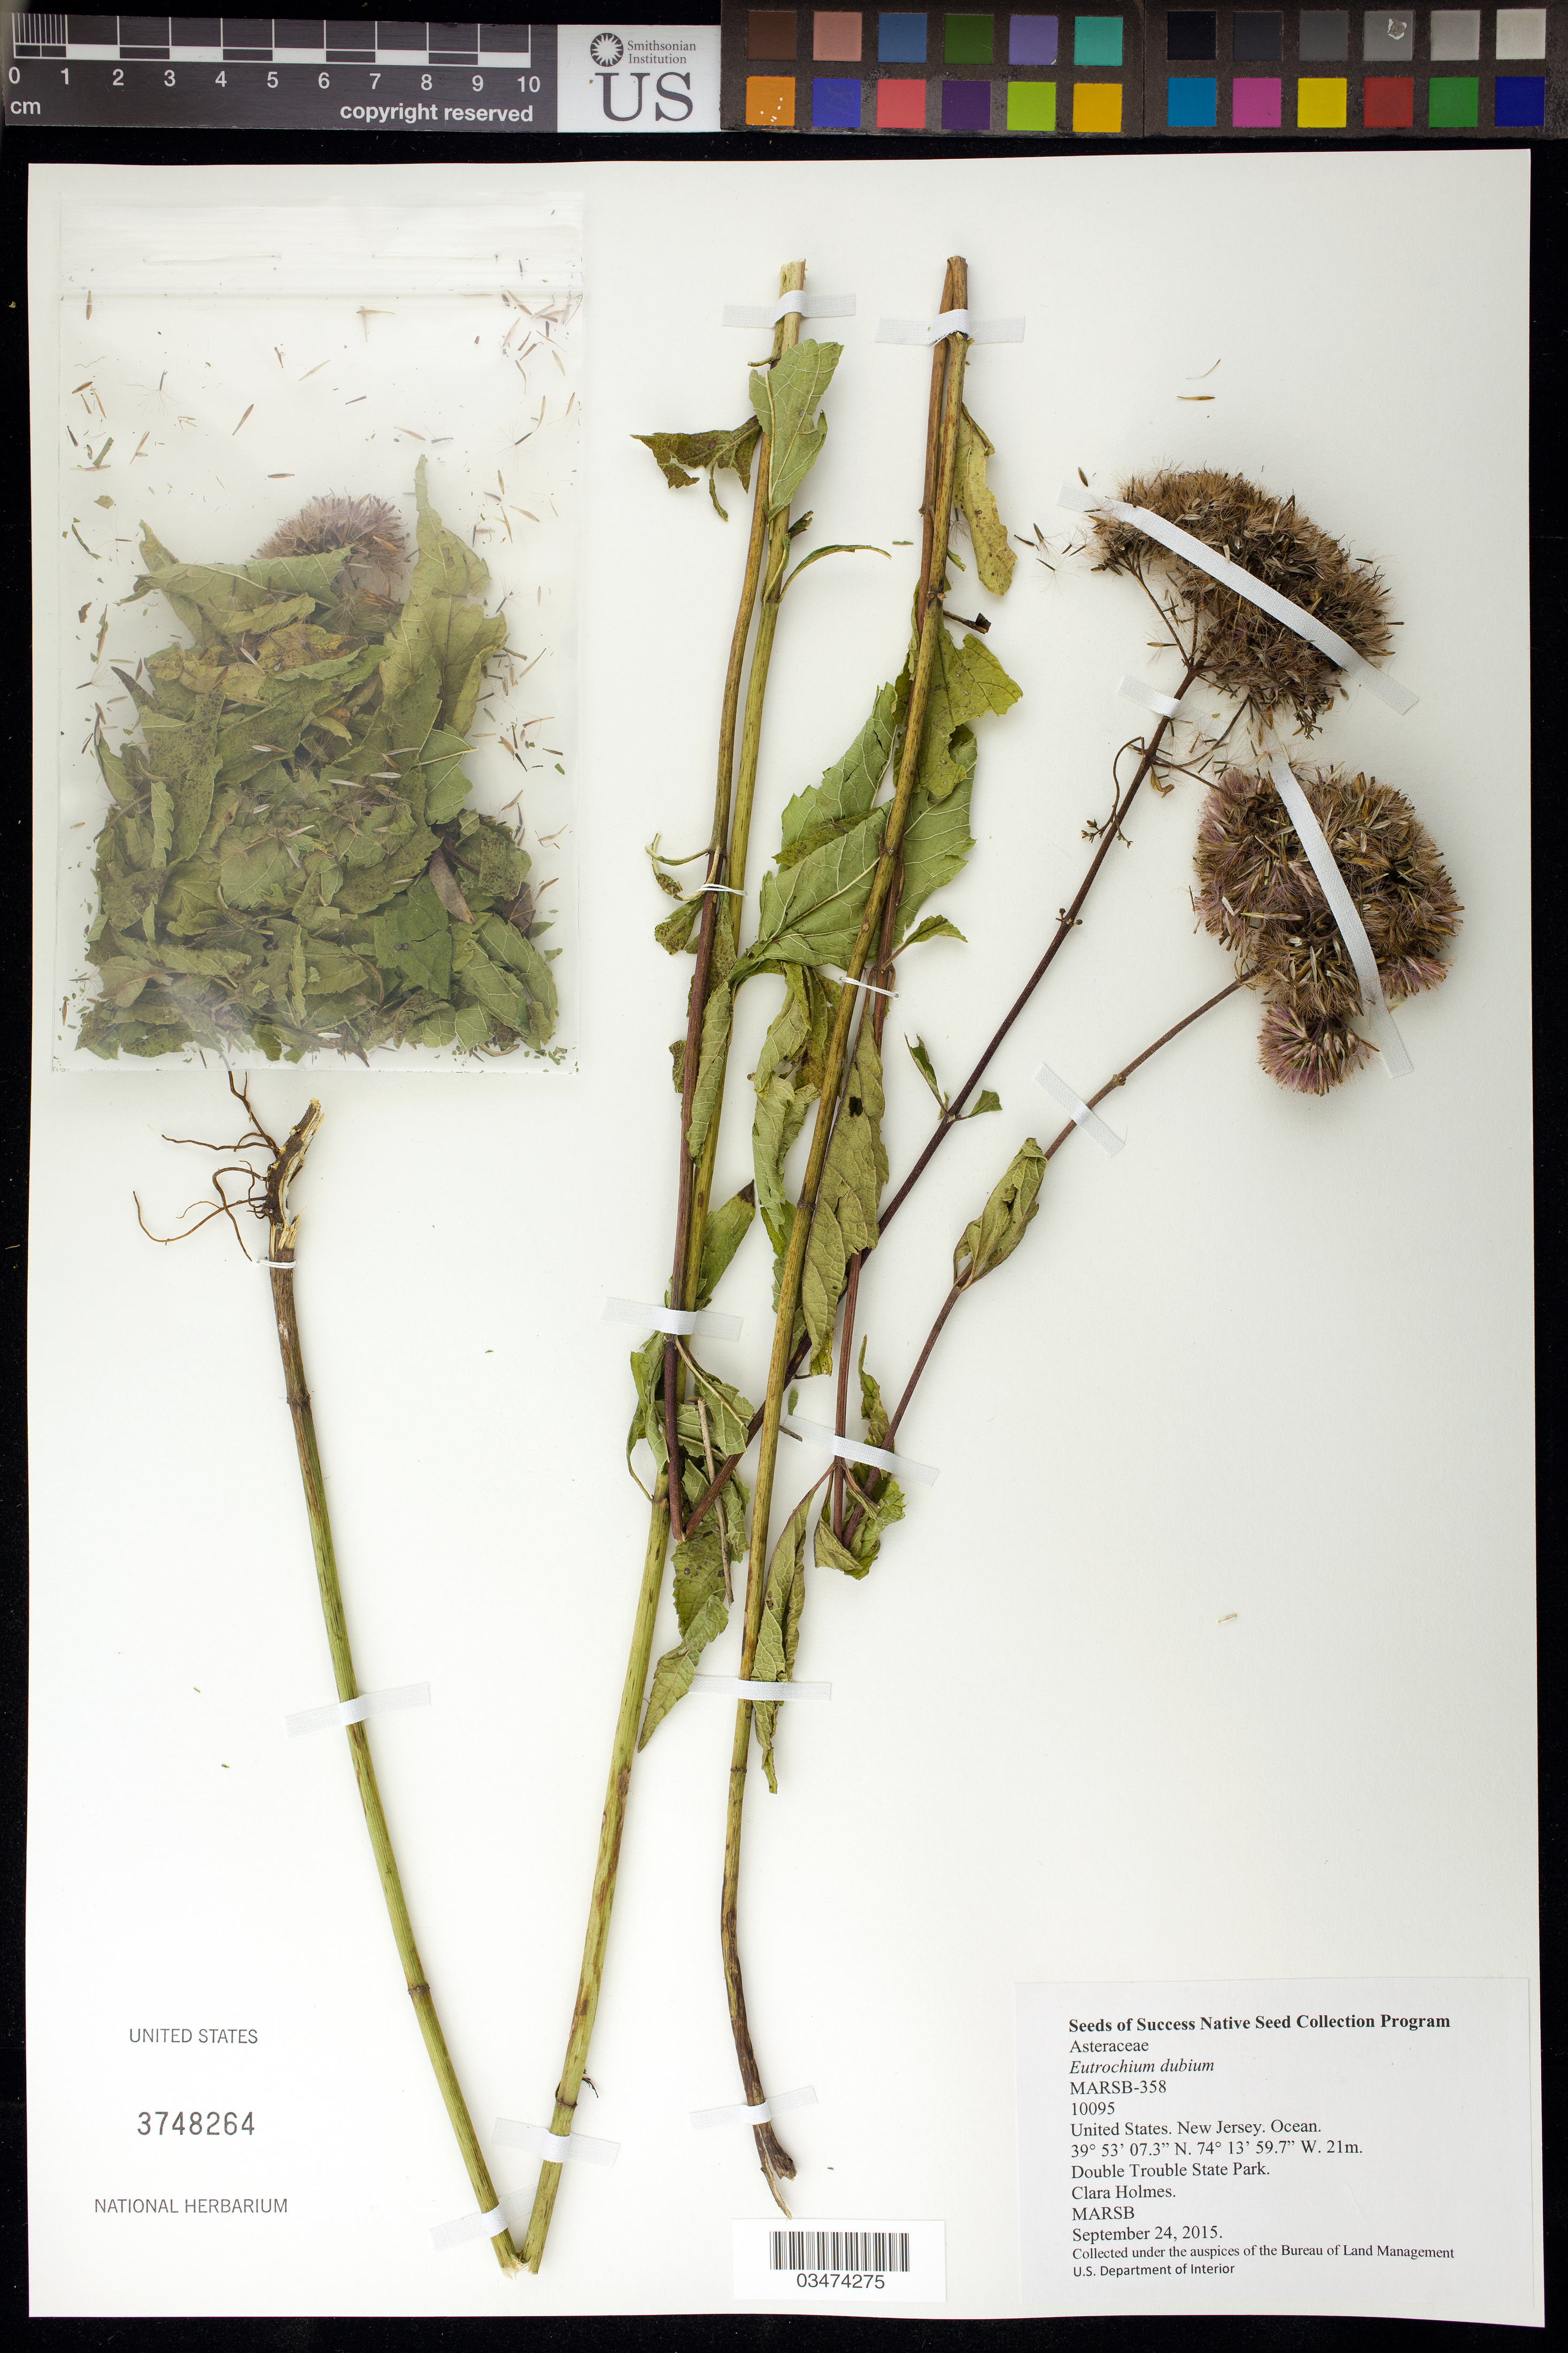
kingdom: Plantae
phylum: Tracheophyta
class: Magnoliopsida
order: Asterales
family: Asteraceae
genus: Eutrochium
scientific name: Eutrochium dubium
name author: (Willd. ex Poir.) E.E. Lamont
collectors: C. Holmes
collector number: MARSB-358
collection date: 2015-09-24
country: United States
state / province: New Jersey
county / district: Ocean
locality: Double Trouble State Park, Road from entrance to Powerline Cut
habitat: Coastal Plain mixed hardwood forest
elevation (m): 6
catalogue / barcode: US 3748264